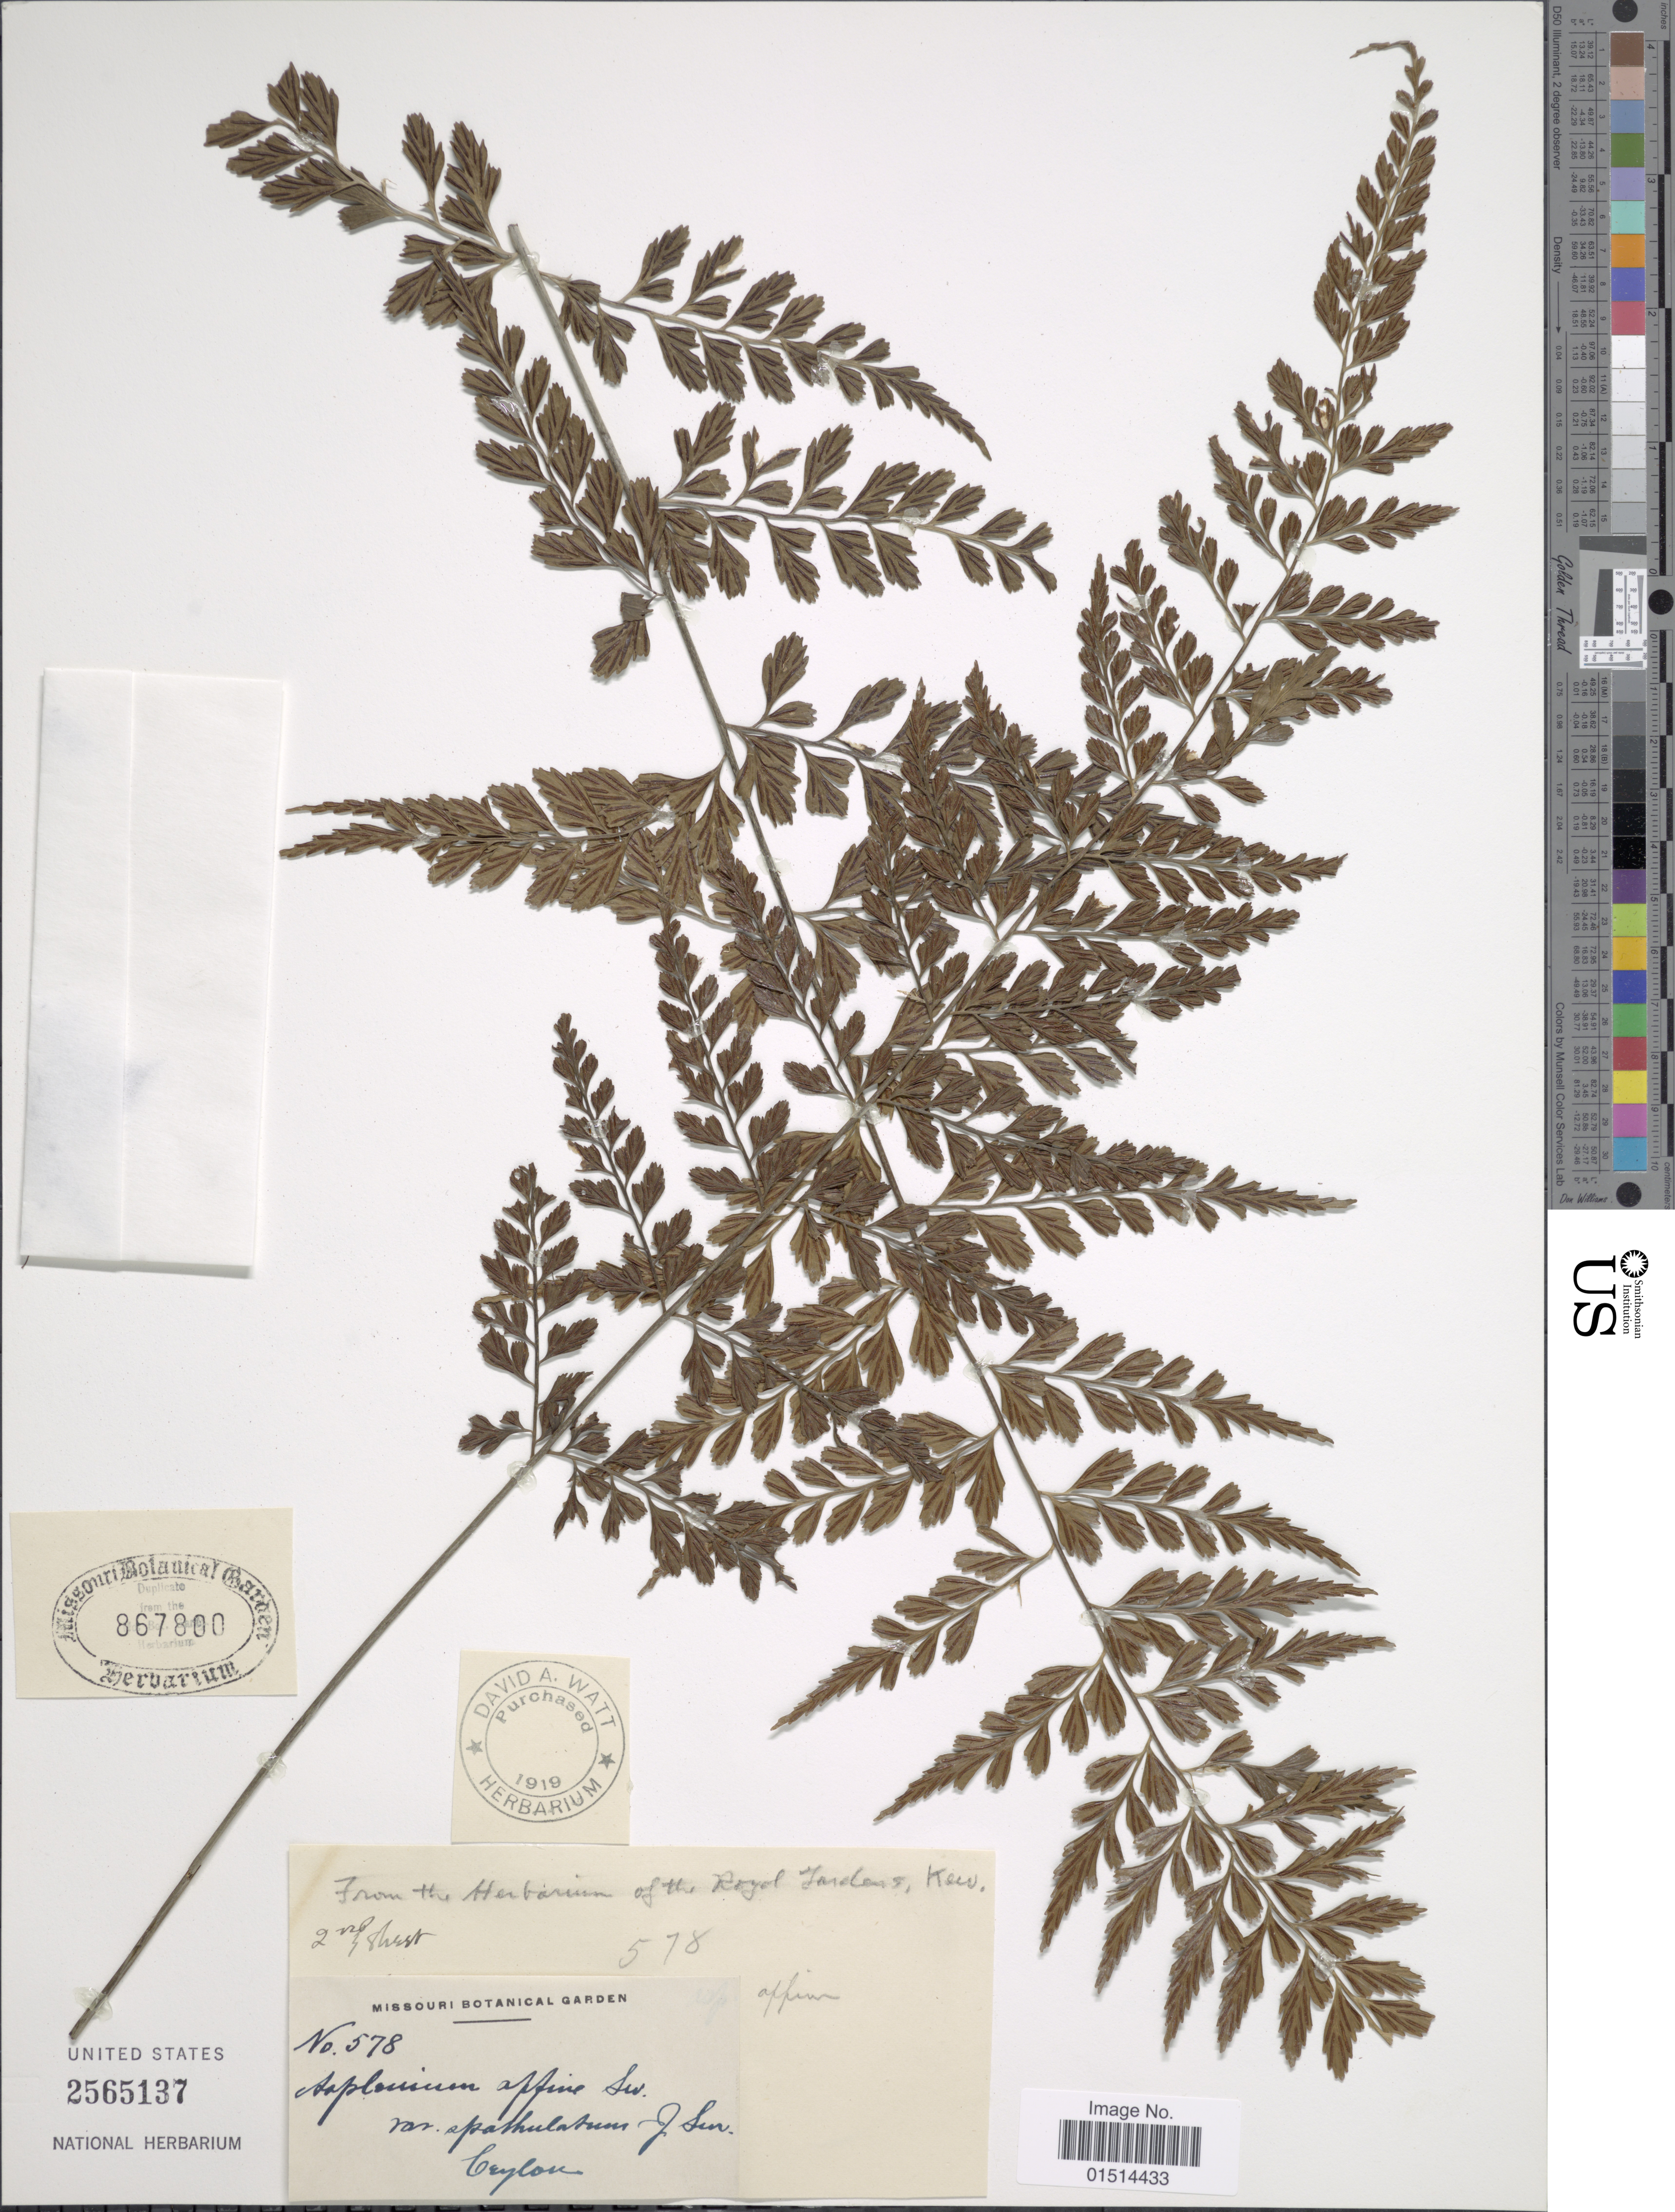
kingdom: Plantae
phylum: Tracheophyta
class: Polypodiopsida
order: Polypodiales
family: Aspleniaceae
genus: Asplenium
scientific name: Asplenium affine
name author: Sw.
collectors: D. A. P. Watt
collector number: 578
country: Sri Lanka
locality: Ceylon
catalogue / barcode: US 2565137